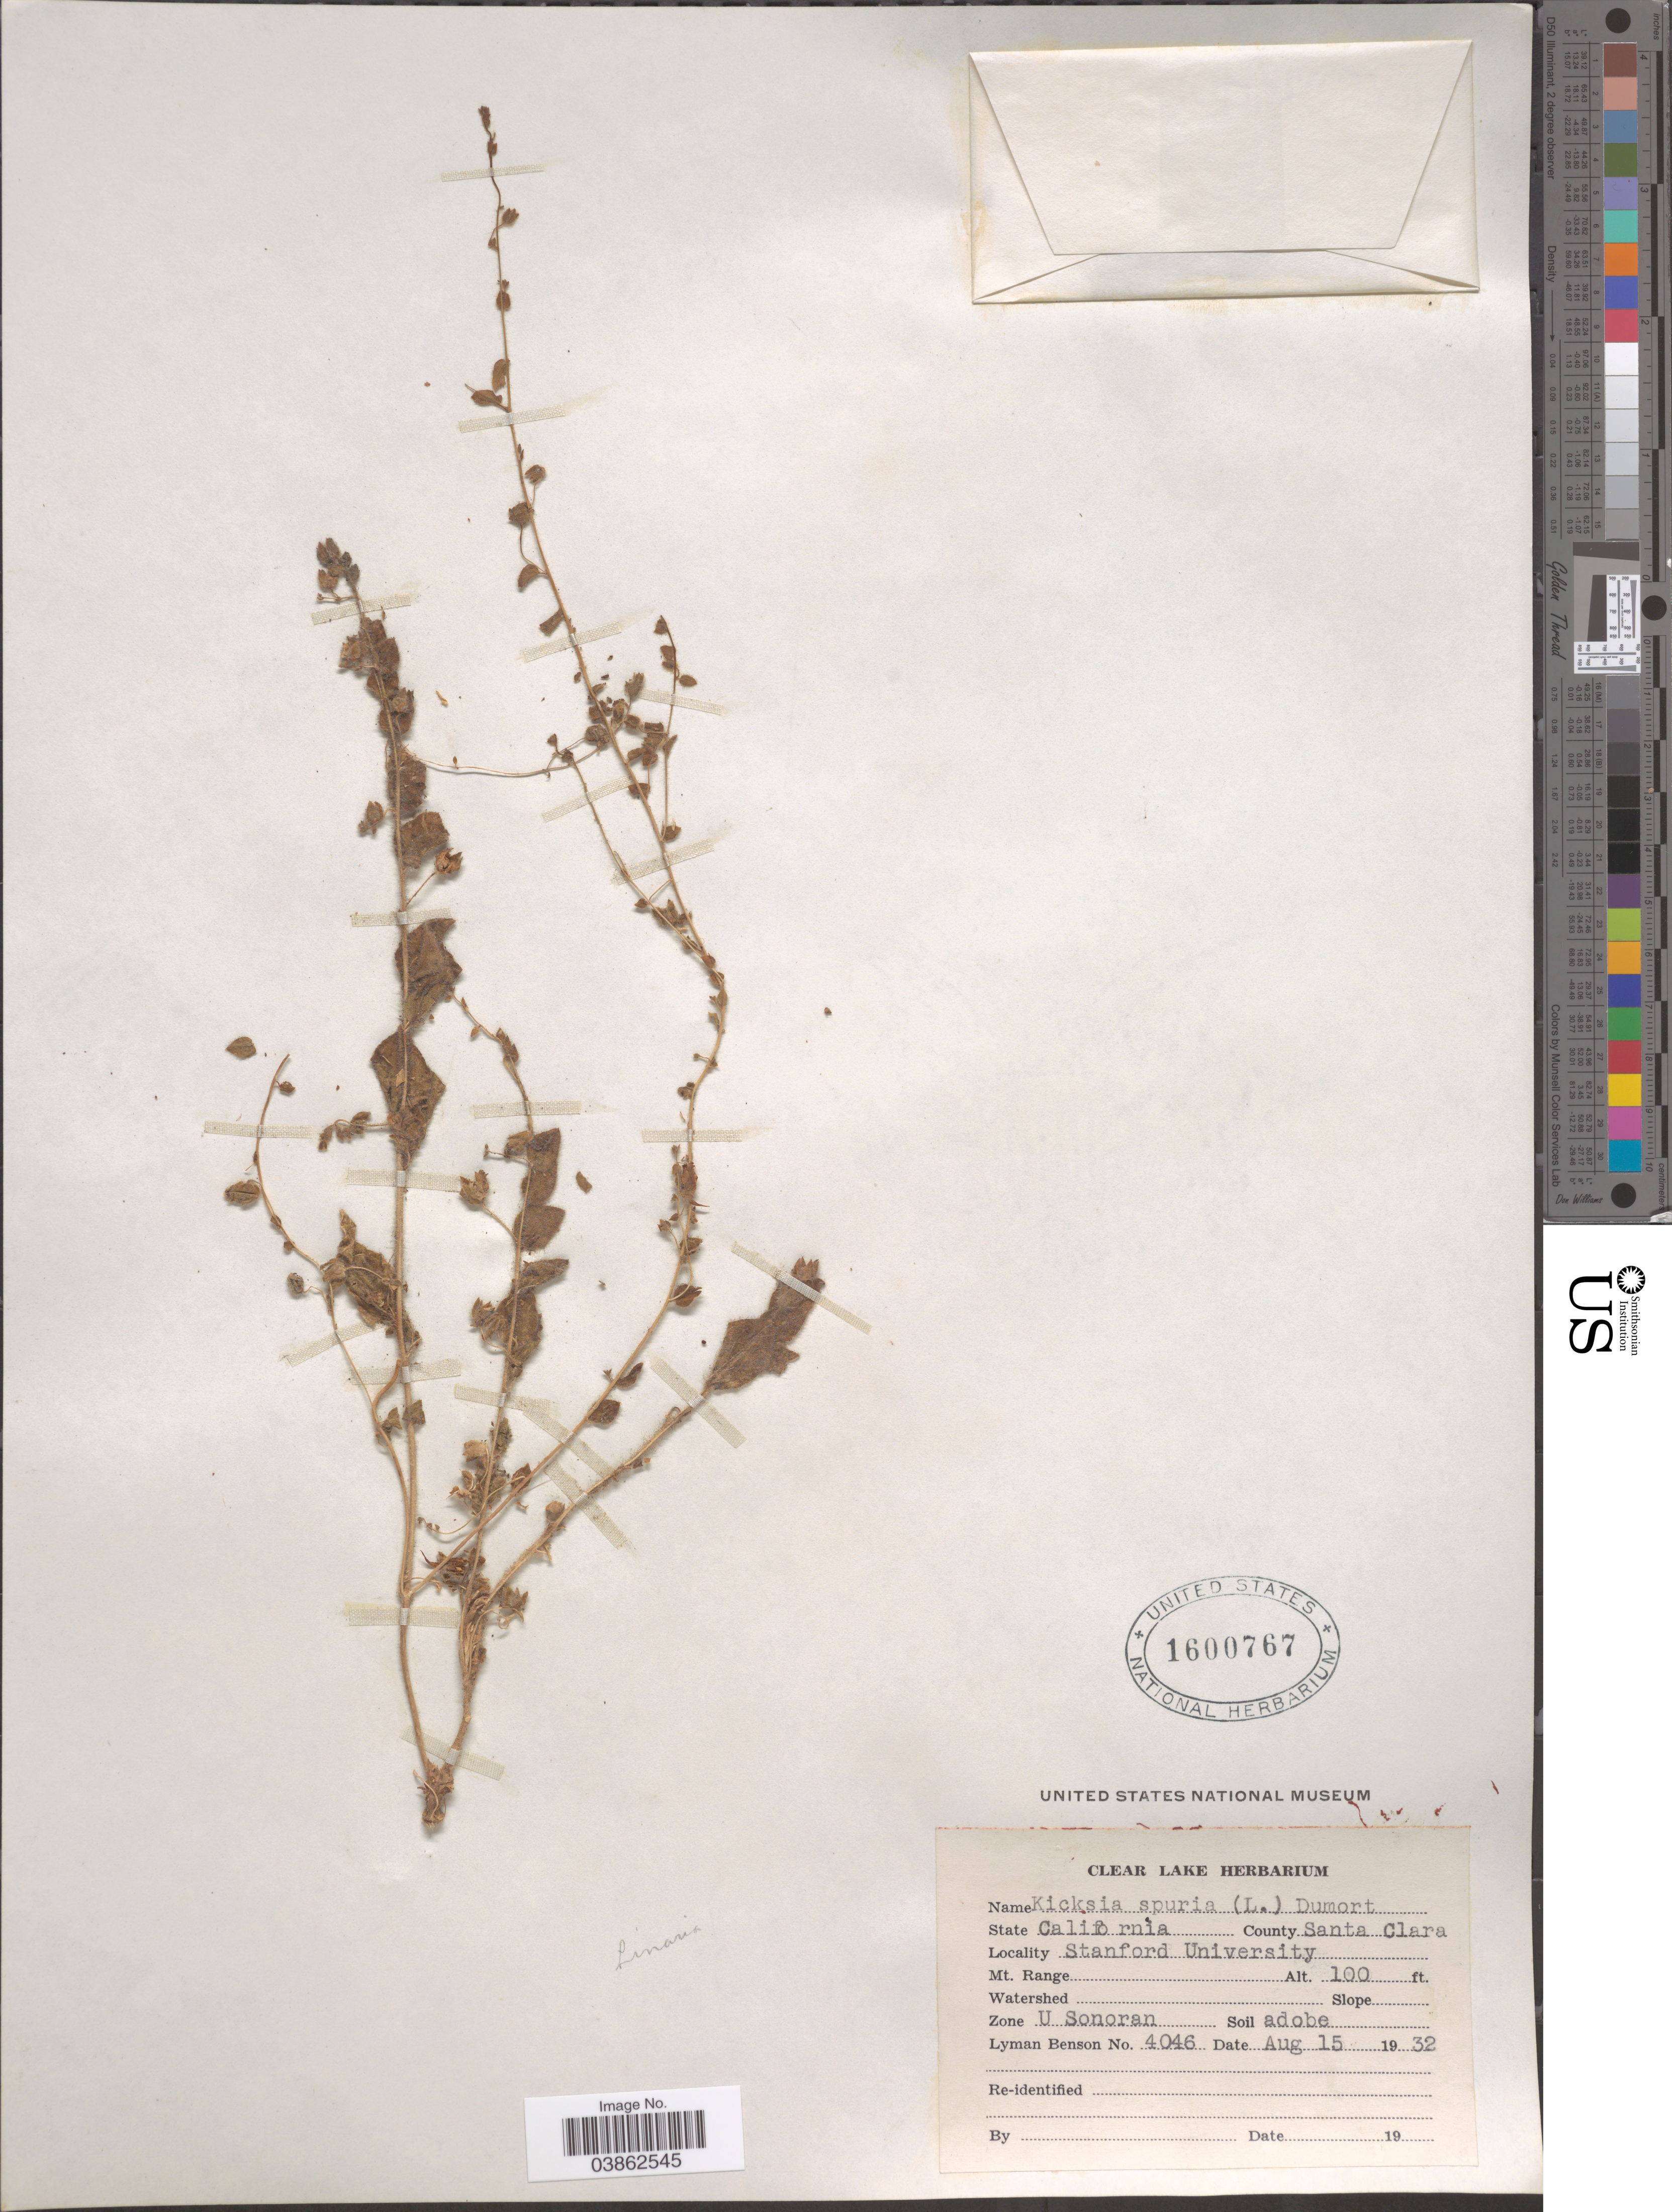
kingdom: Plantae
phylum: Tracheophyta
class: Magnoliopsida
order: Lamiales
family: Plantaginaceae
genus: Kickxia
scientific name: Kickxia spuria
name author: (L.) Dumort.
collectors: L. D. Benson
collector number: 4046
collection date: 1932-08-15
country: United States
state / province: California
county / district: Santa Clara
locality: County Santa Clara. Stanford University. Zone U Sonoran.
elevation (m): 30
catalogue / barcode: US 1600767